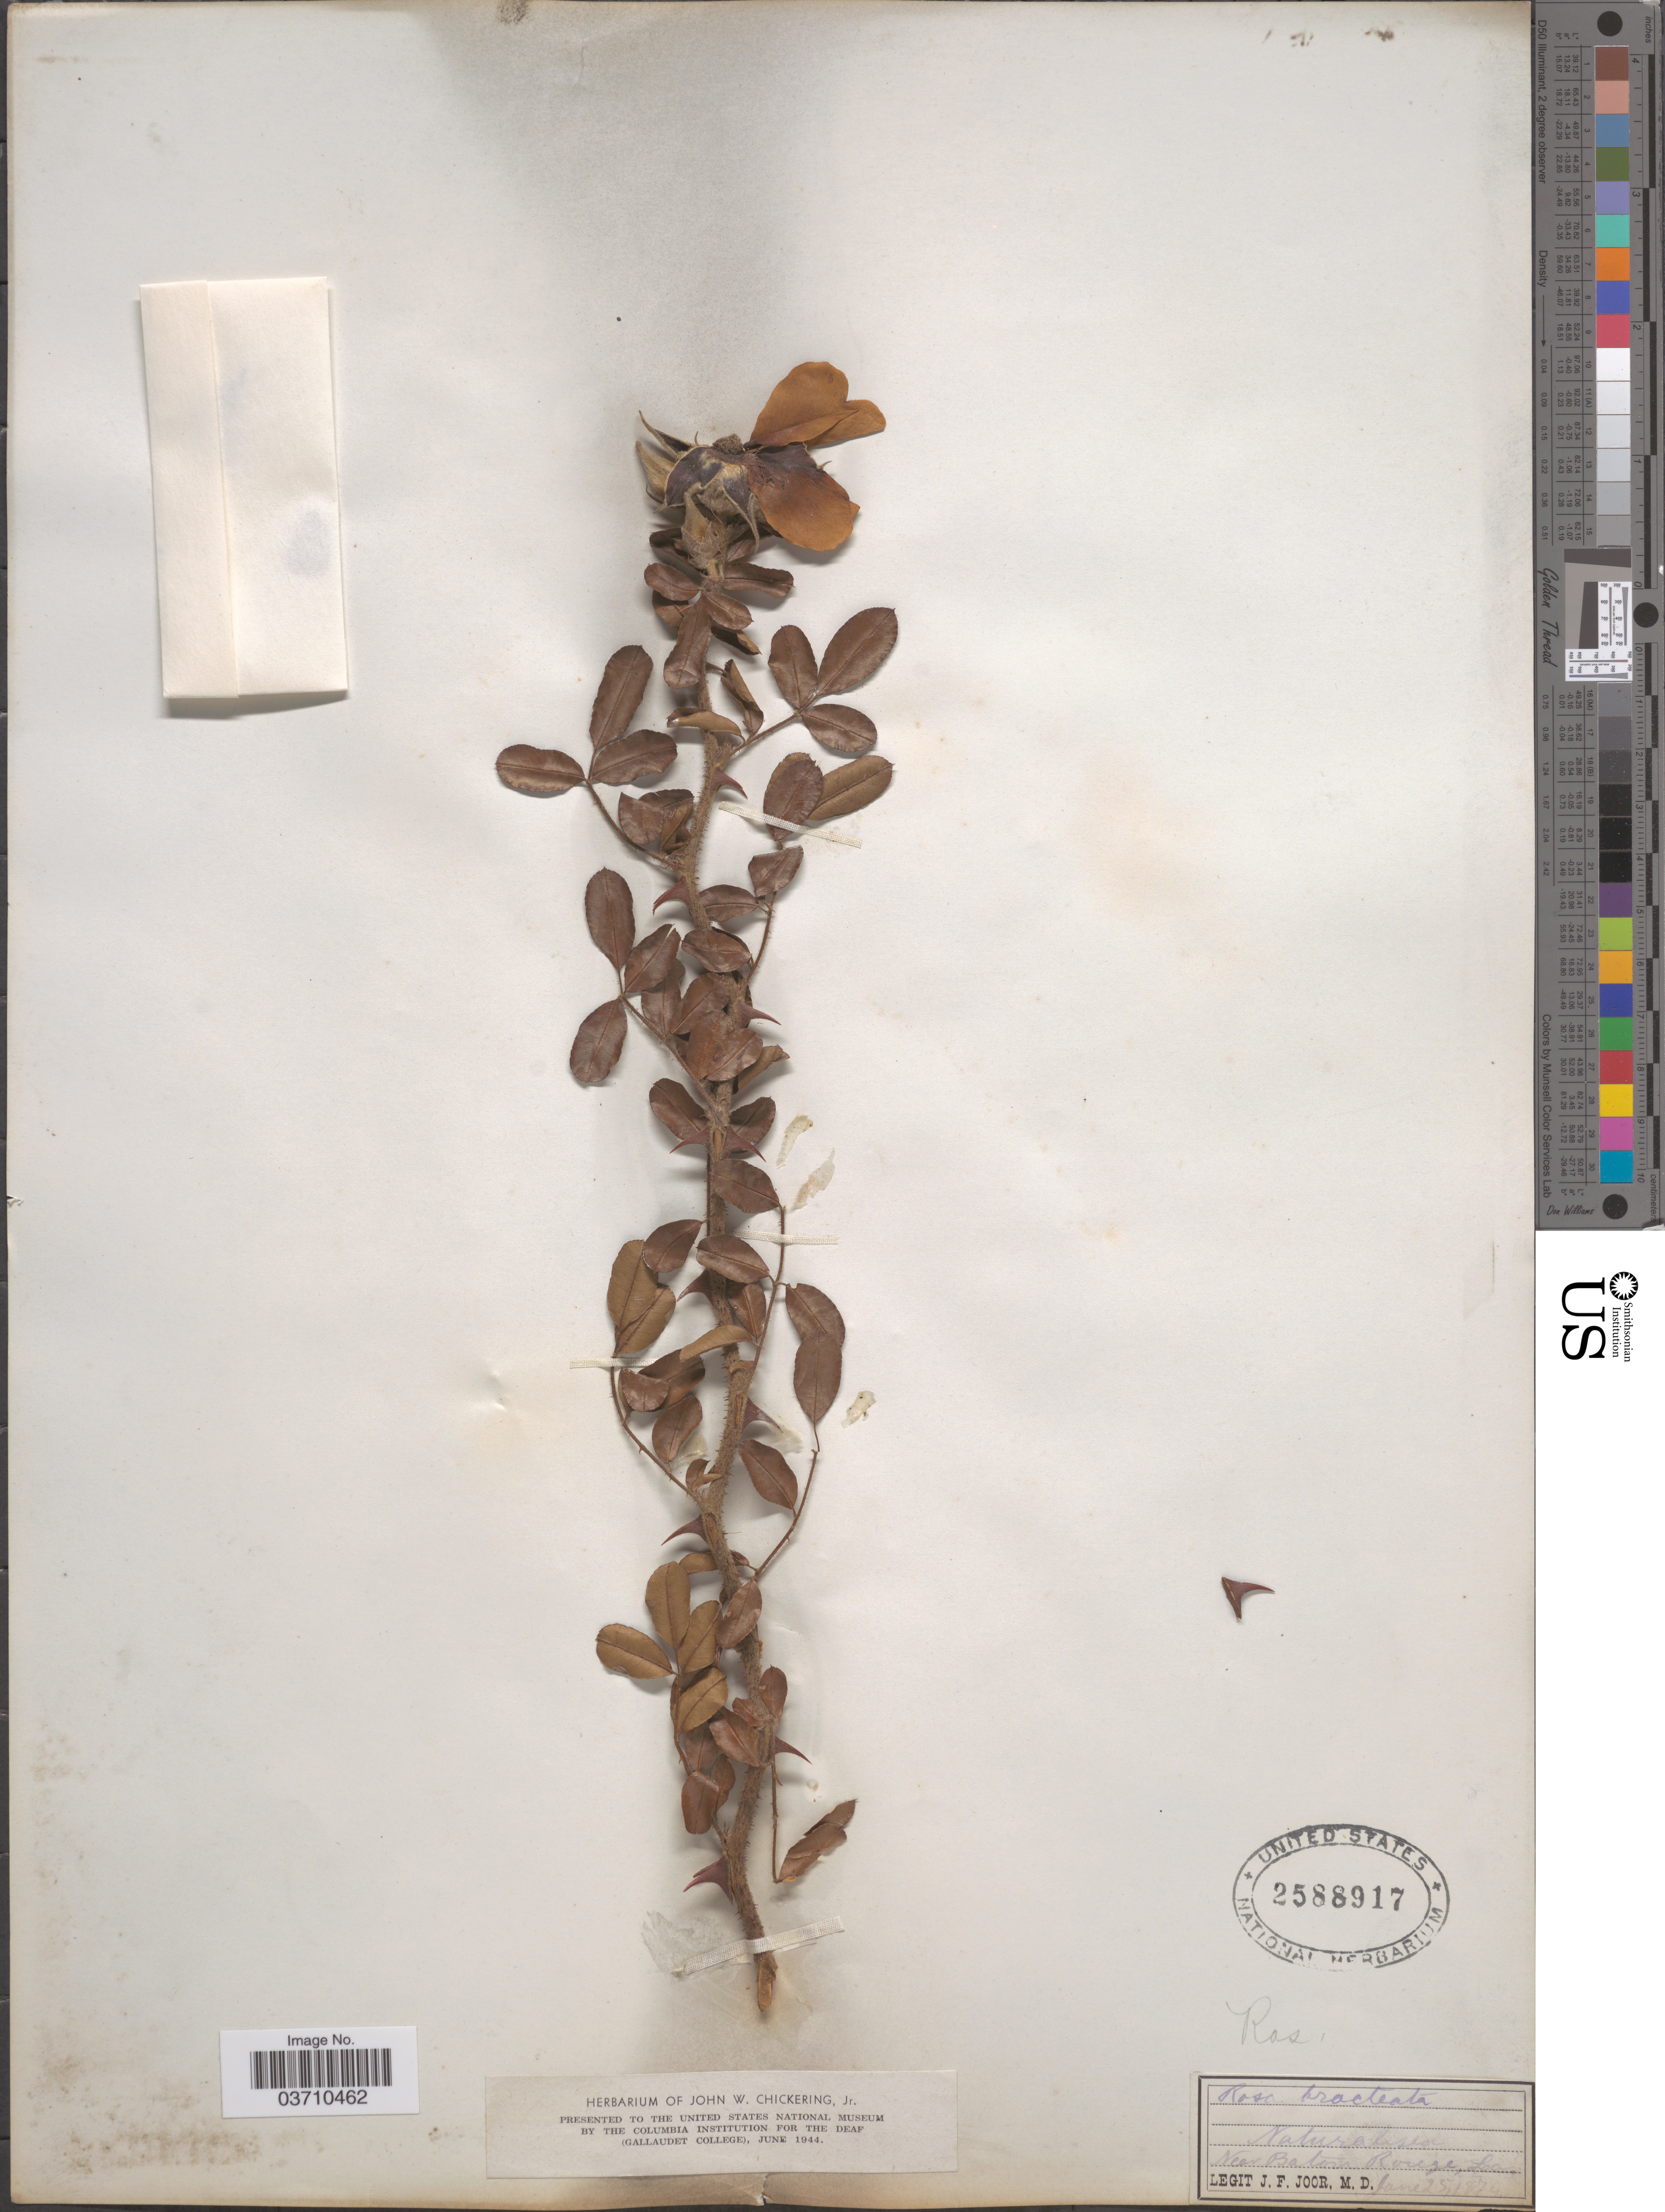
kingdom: Plantae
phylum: Tracheophyta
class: Magnoliopsida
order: Rosales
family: Rosaceae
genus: Rosa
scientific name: Rosa bracteata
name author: J.C. Wendl.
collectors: J. F. Joor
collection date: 1874-06-25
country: United States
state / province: Louisiana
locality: Near Baton Rouge.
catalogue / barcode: US 2588917